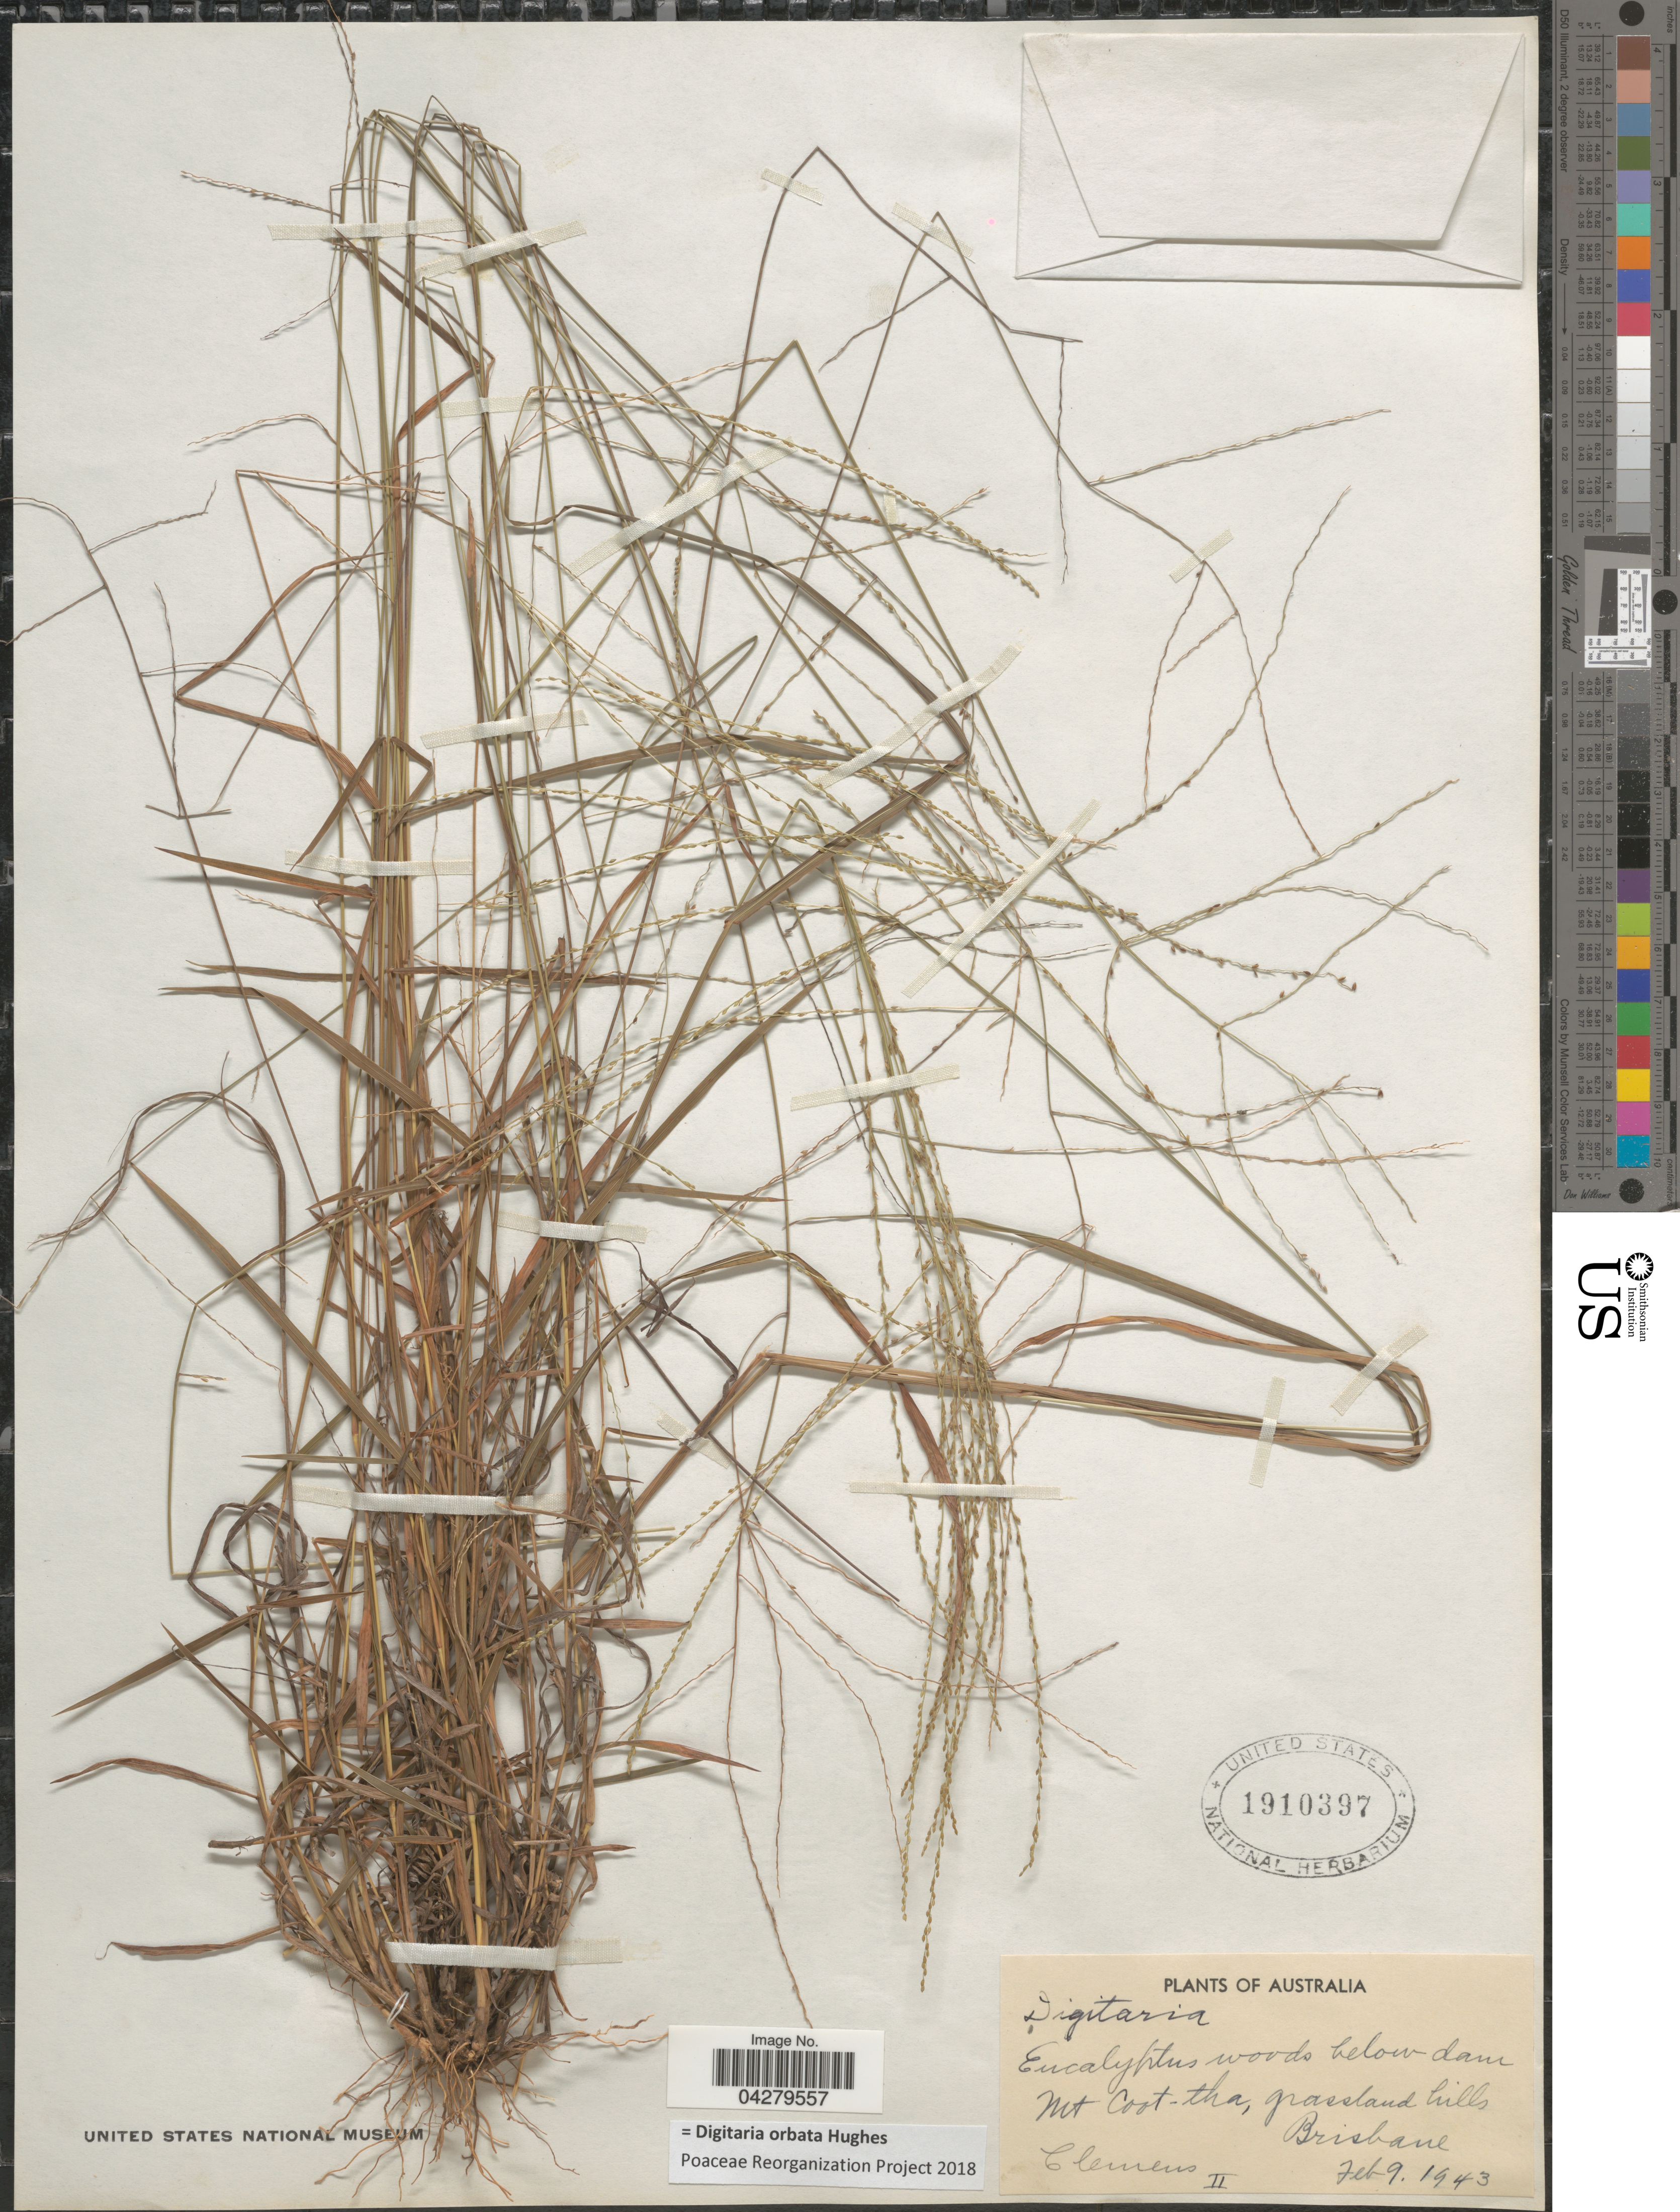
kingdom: Plantae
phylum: Tracheophyta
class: Liliopsida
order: Poales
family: Poaceae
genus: Digitaria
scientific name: Digitaria orbata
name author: Hughes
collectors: -. Clemens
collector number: II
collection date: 1943-02-09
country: Australia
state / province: Queensland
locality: Eucalyptus woods below dam Mt. Coot-tha, grassland hills, Brisbane.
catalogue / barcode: US 1910397